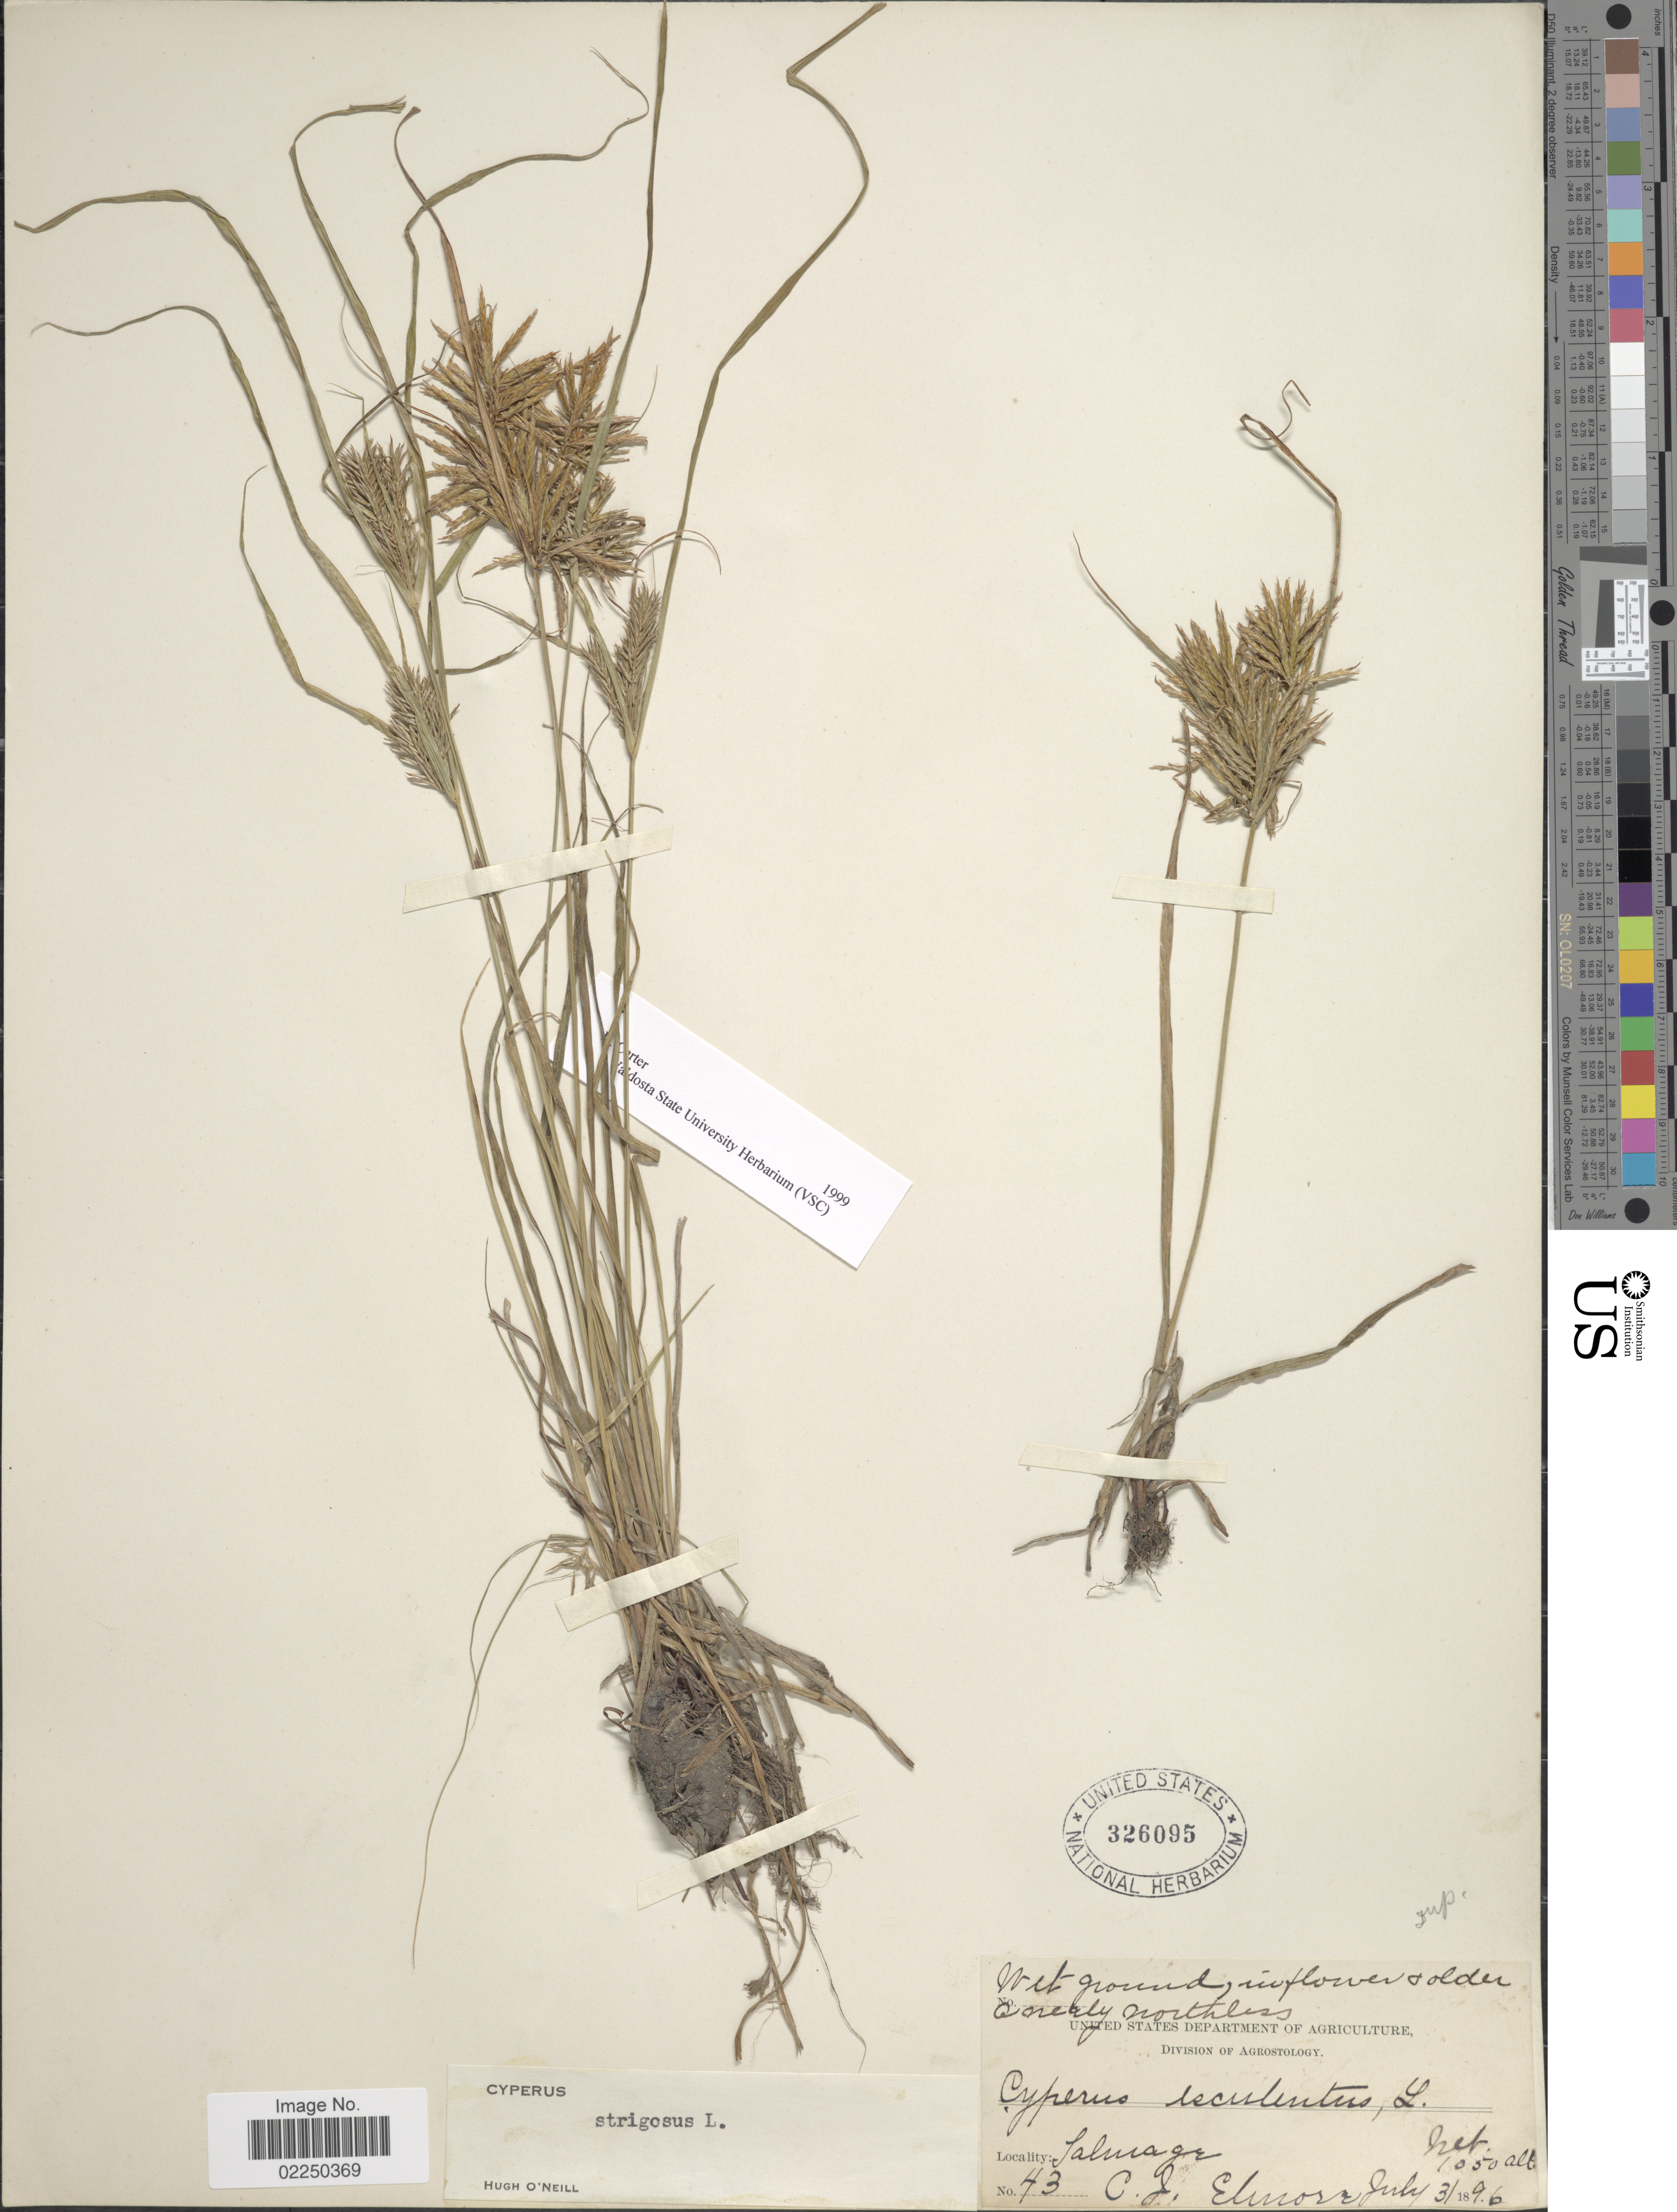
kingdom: Plantae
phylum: Tracheophyta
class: Liliopsida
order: Poales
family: Cyperaceae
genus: Cyperus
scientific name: Cyperus strigosus L.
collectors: C. Elmore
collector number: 43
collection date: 1891-07-31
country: United States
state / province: Nebraska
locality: Talmage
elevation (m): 320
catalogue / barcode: US 326095